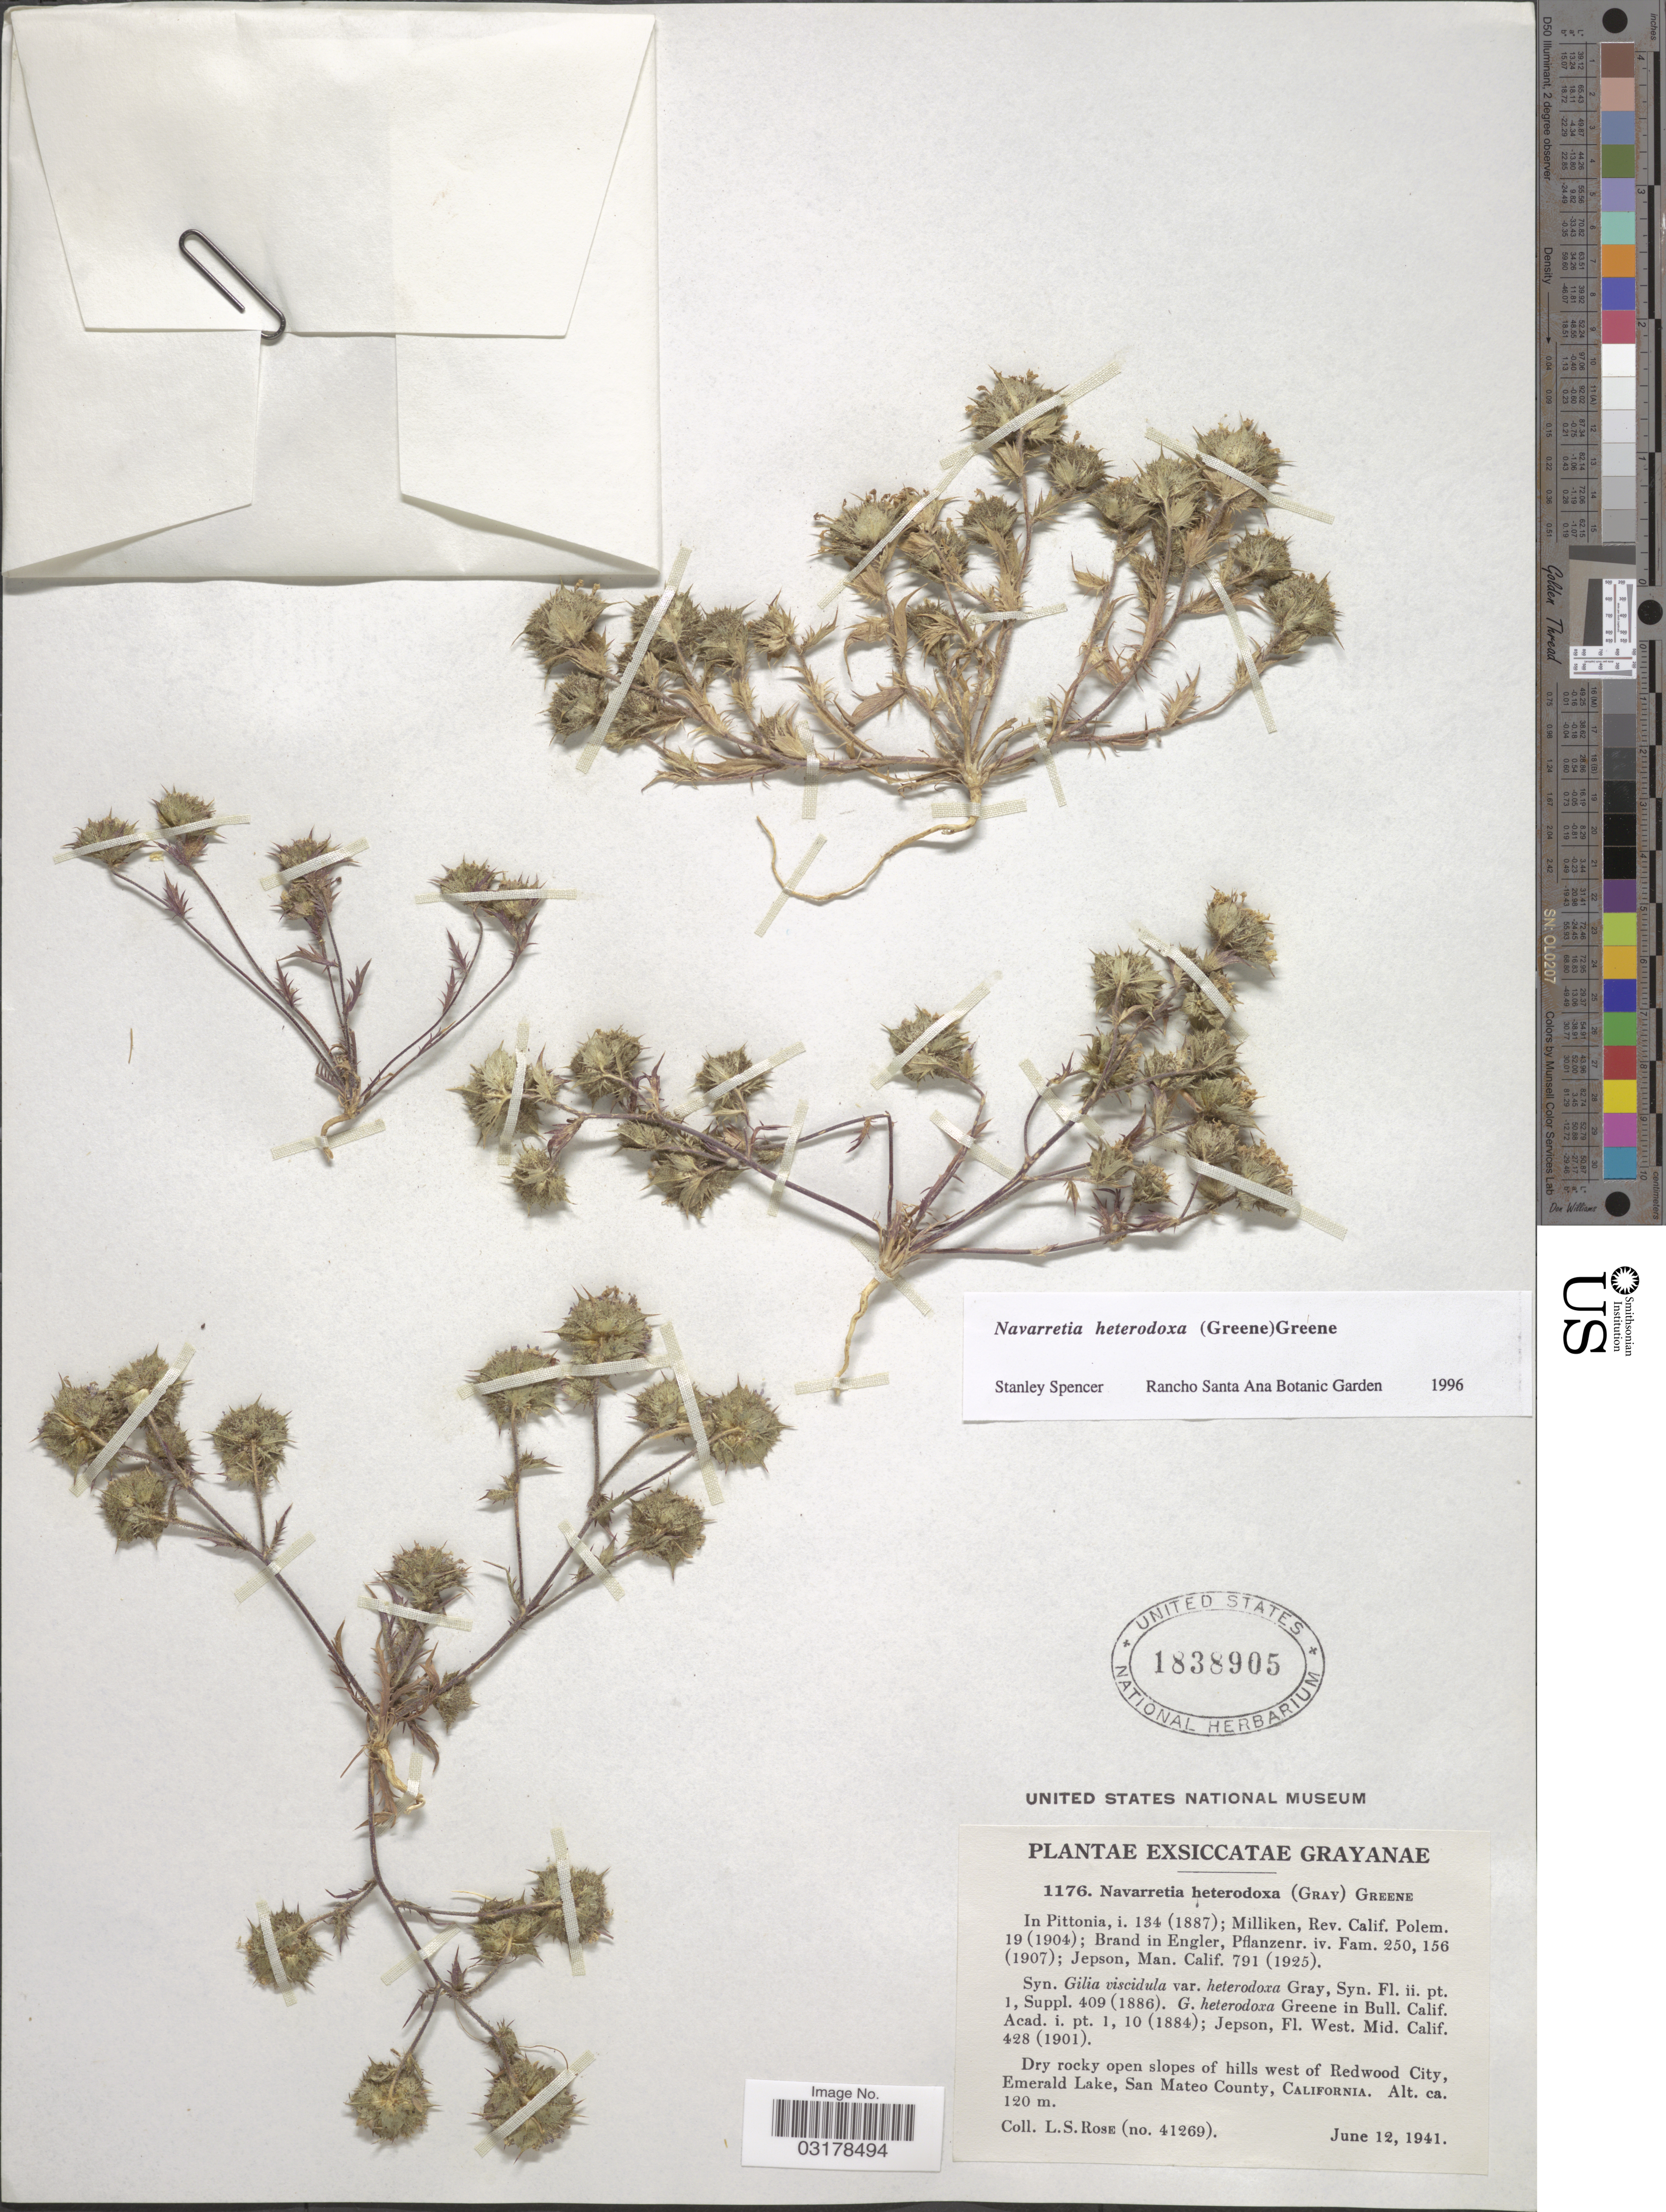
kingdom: Plantae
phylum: Tracheophyta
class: Magnoliopsida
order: Ericales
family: Polemoniaceae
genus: Navarretia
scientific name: Navarretia heterodoxa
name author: (S.W. Greene) S.W. Greene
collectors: L. S. Rose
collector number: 41269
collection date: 1941-06-12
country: United States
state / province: California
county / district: San Mateo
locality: Slopes of hills west of Redwood City, Emerald Lake, San Mateo County.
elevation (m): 120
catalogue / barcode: US 1838905